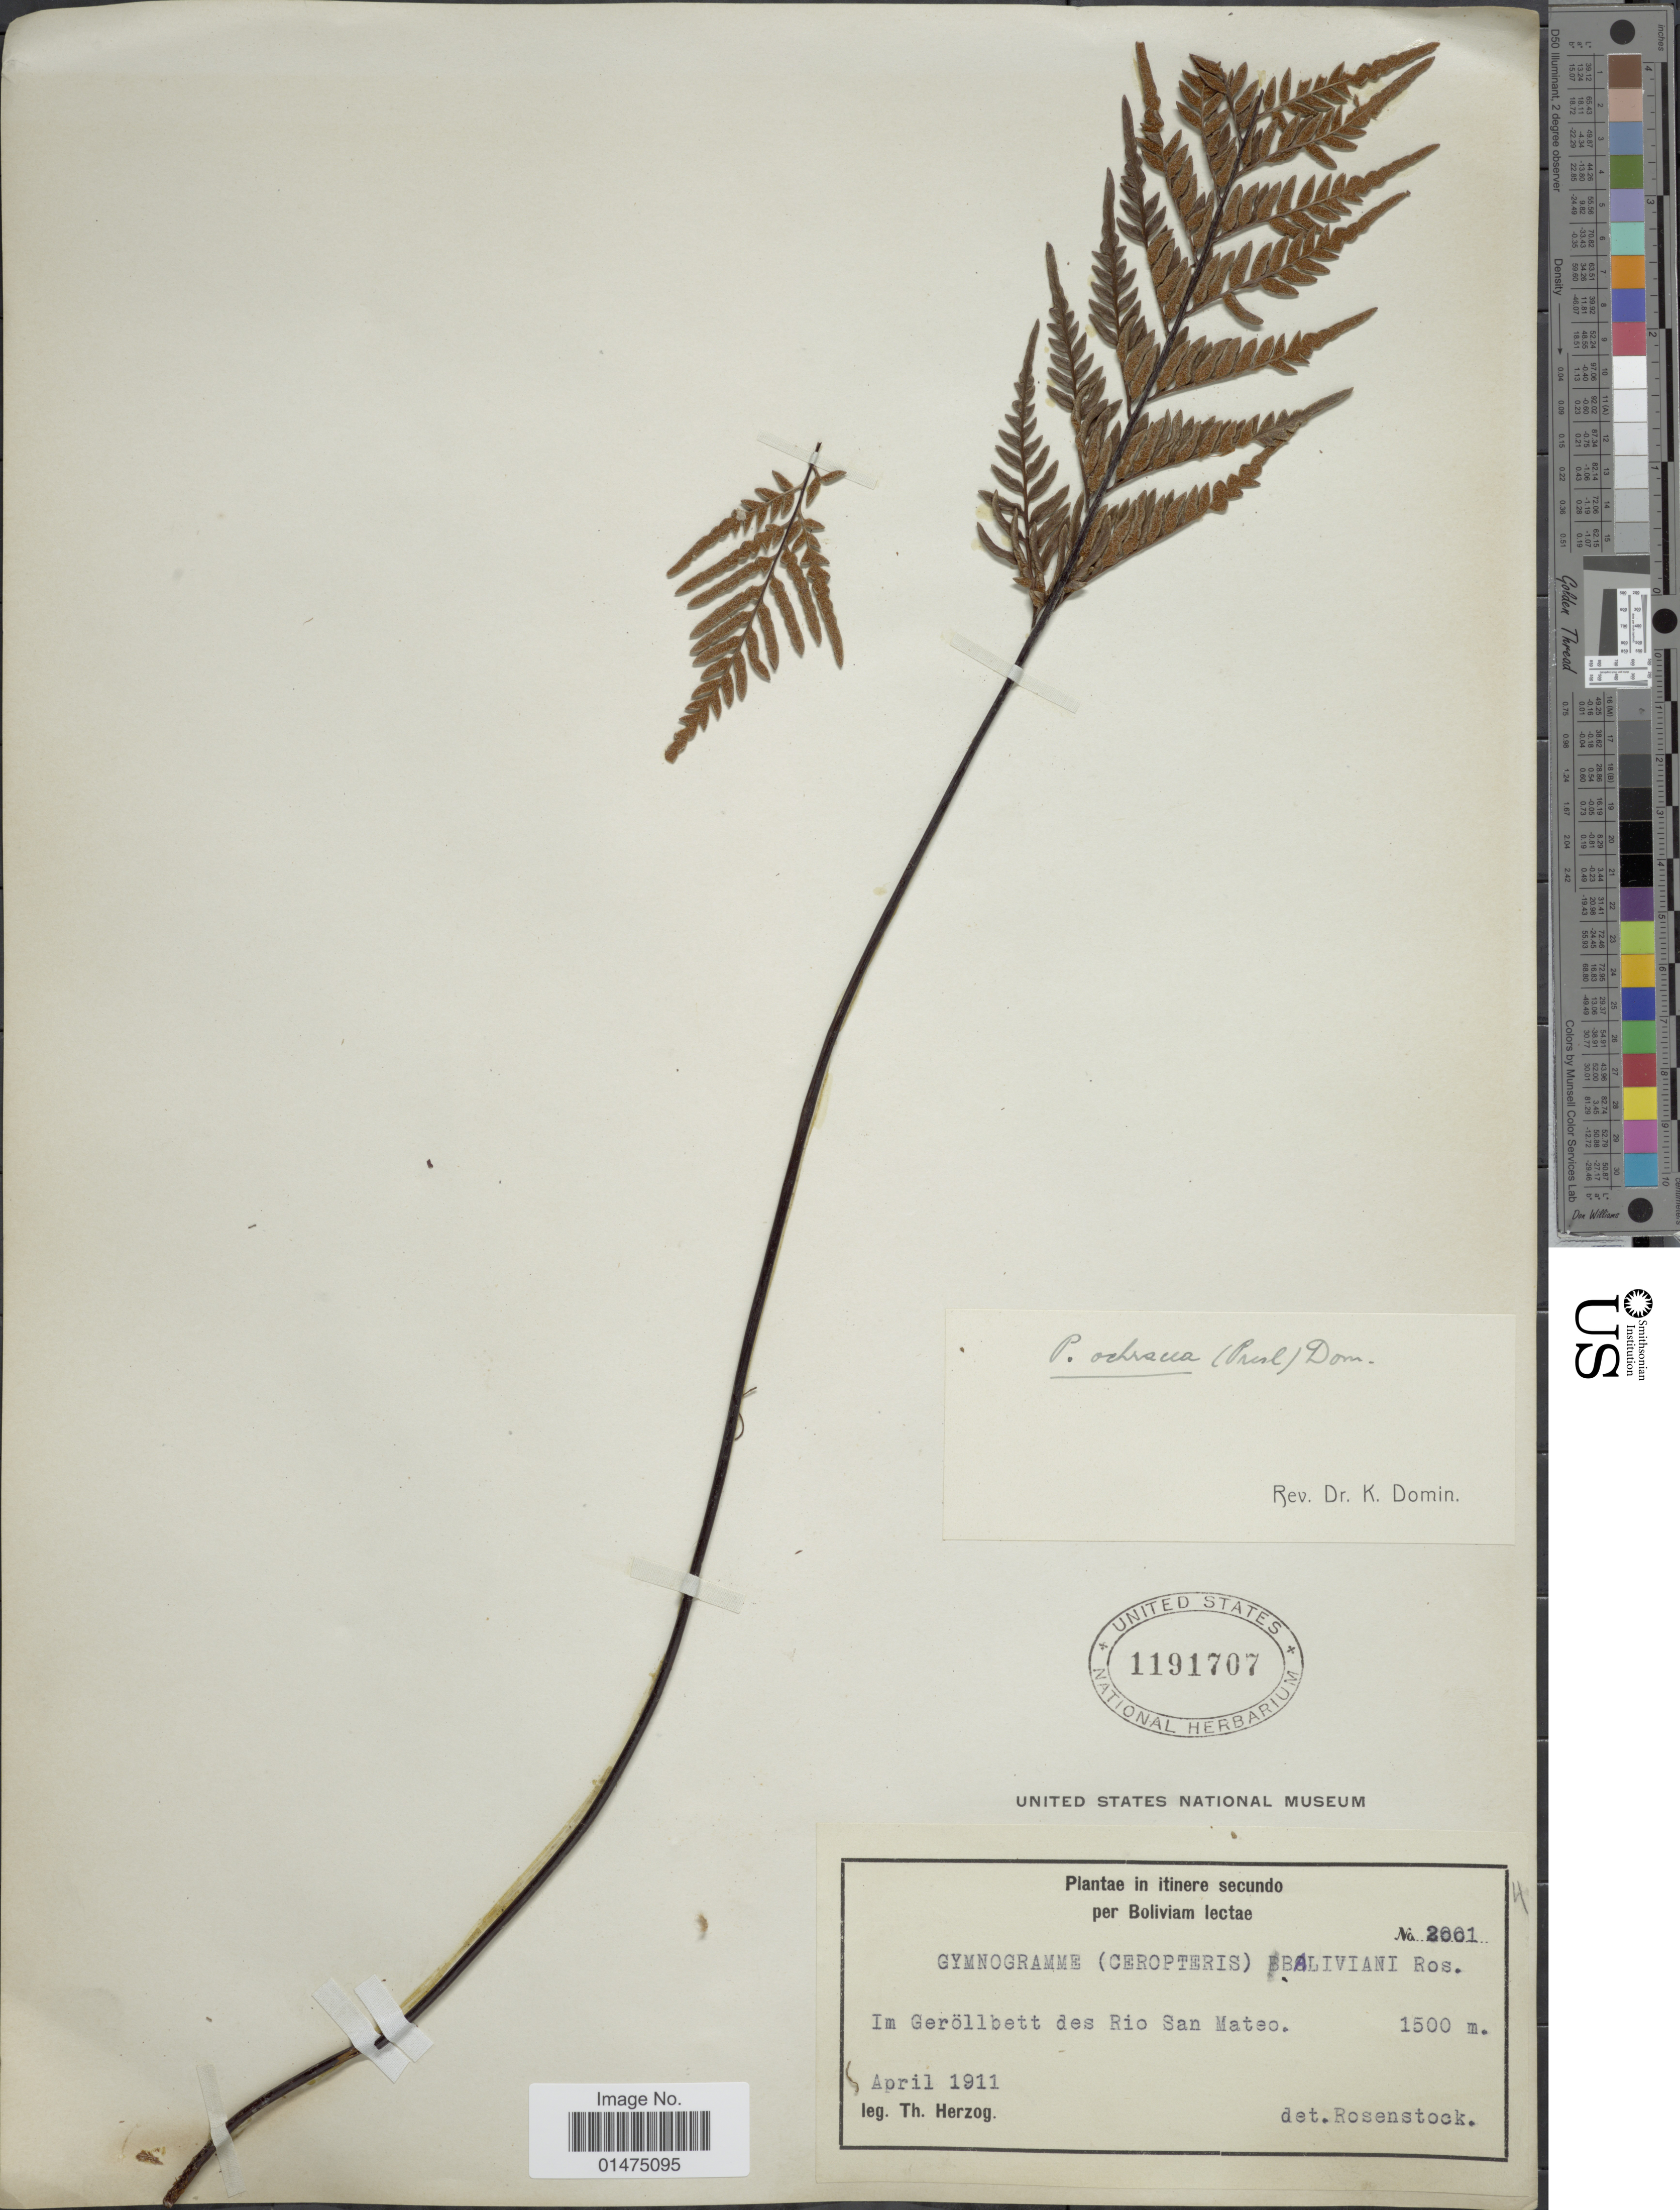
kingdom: Plantae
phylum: Tracheophyta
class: Polypodiopsida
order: Polypodiales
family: Pteridaceae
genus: Pityrogramma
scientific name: Pityrogramma ochracea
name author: (C. Presl) Domin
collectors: T. K. J. Herzog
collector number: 2661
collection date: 1911-04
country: Bolivia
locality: Plantae in itinere secundo per Boliviam lectae, im Gerollbett des Rio San Mateo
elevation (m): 1500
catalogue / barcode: US 1191707